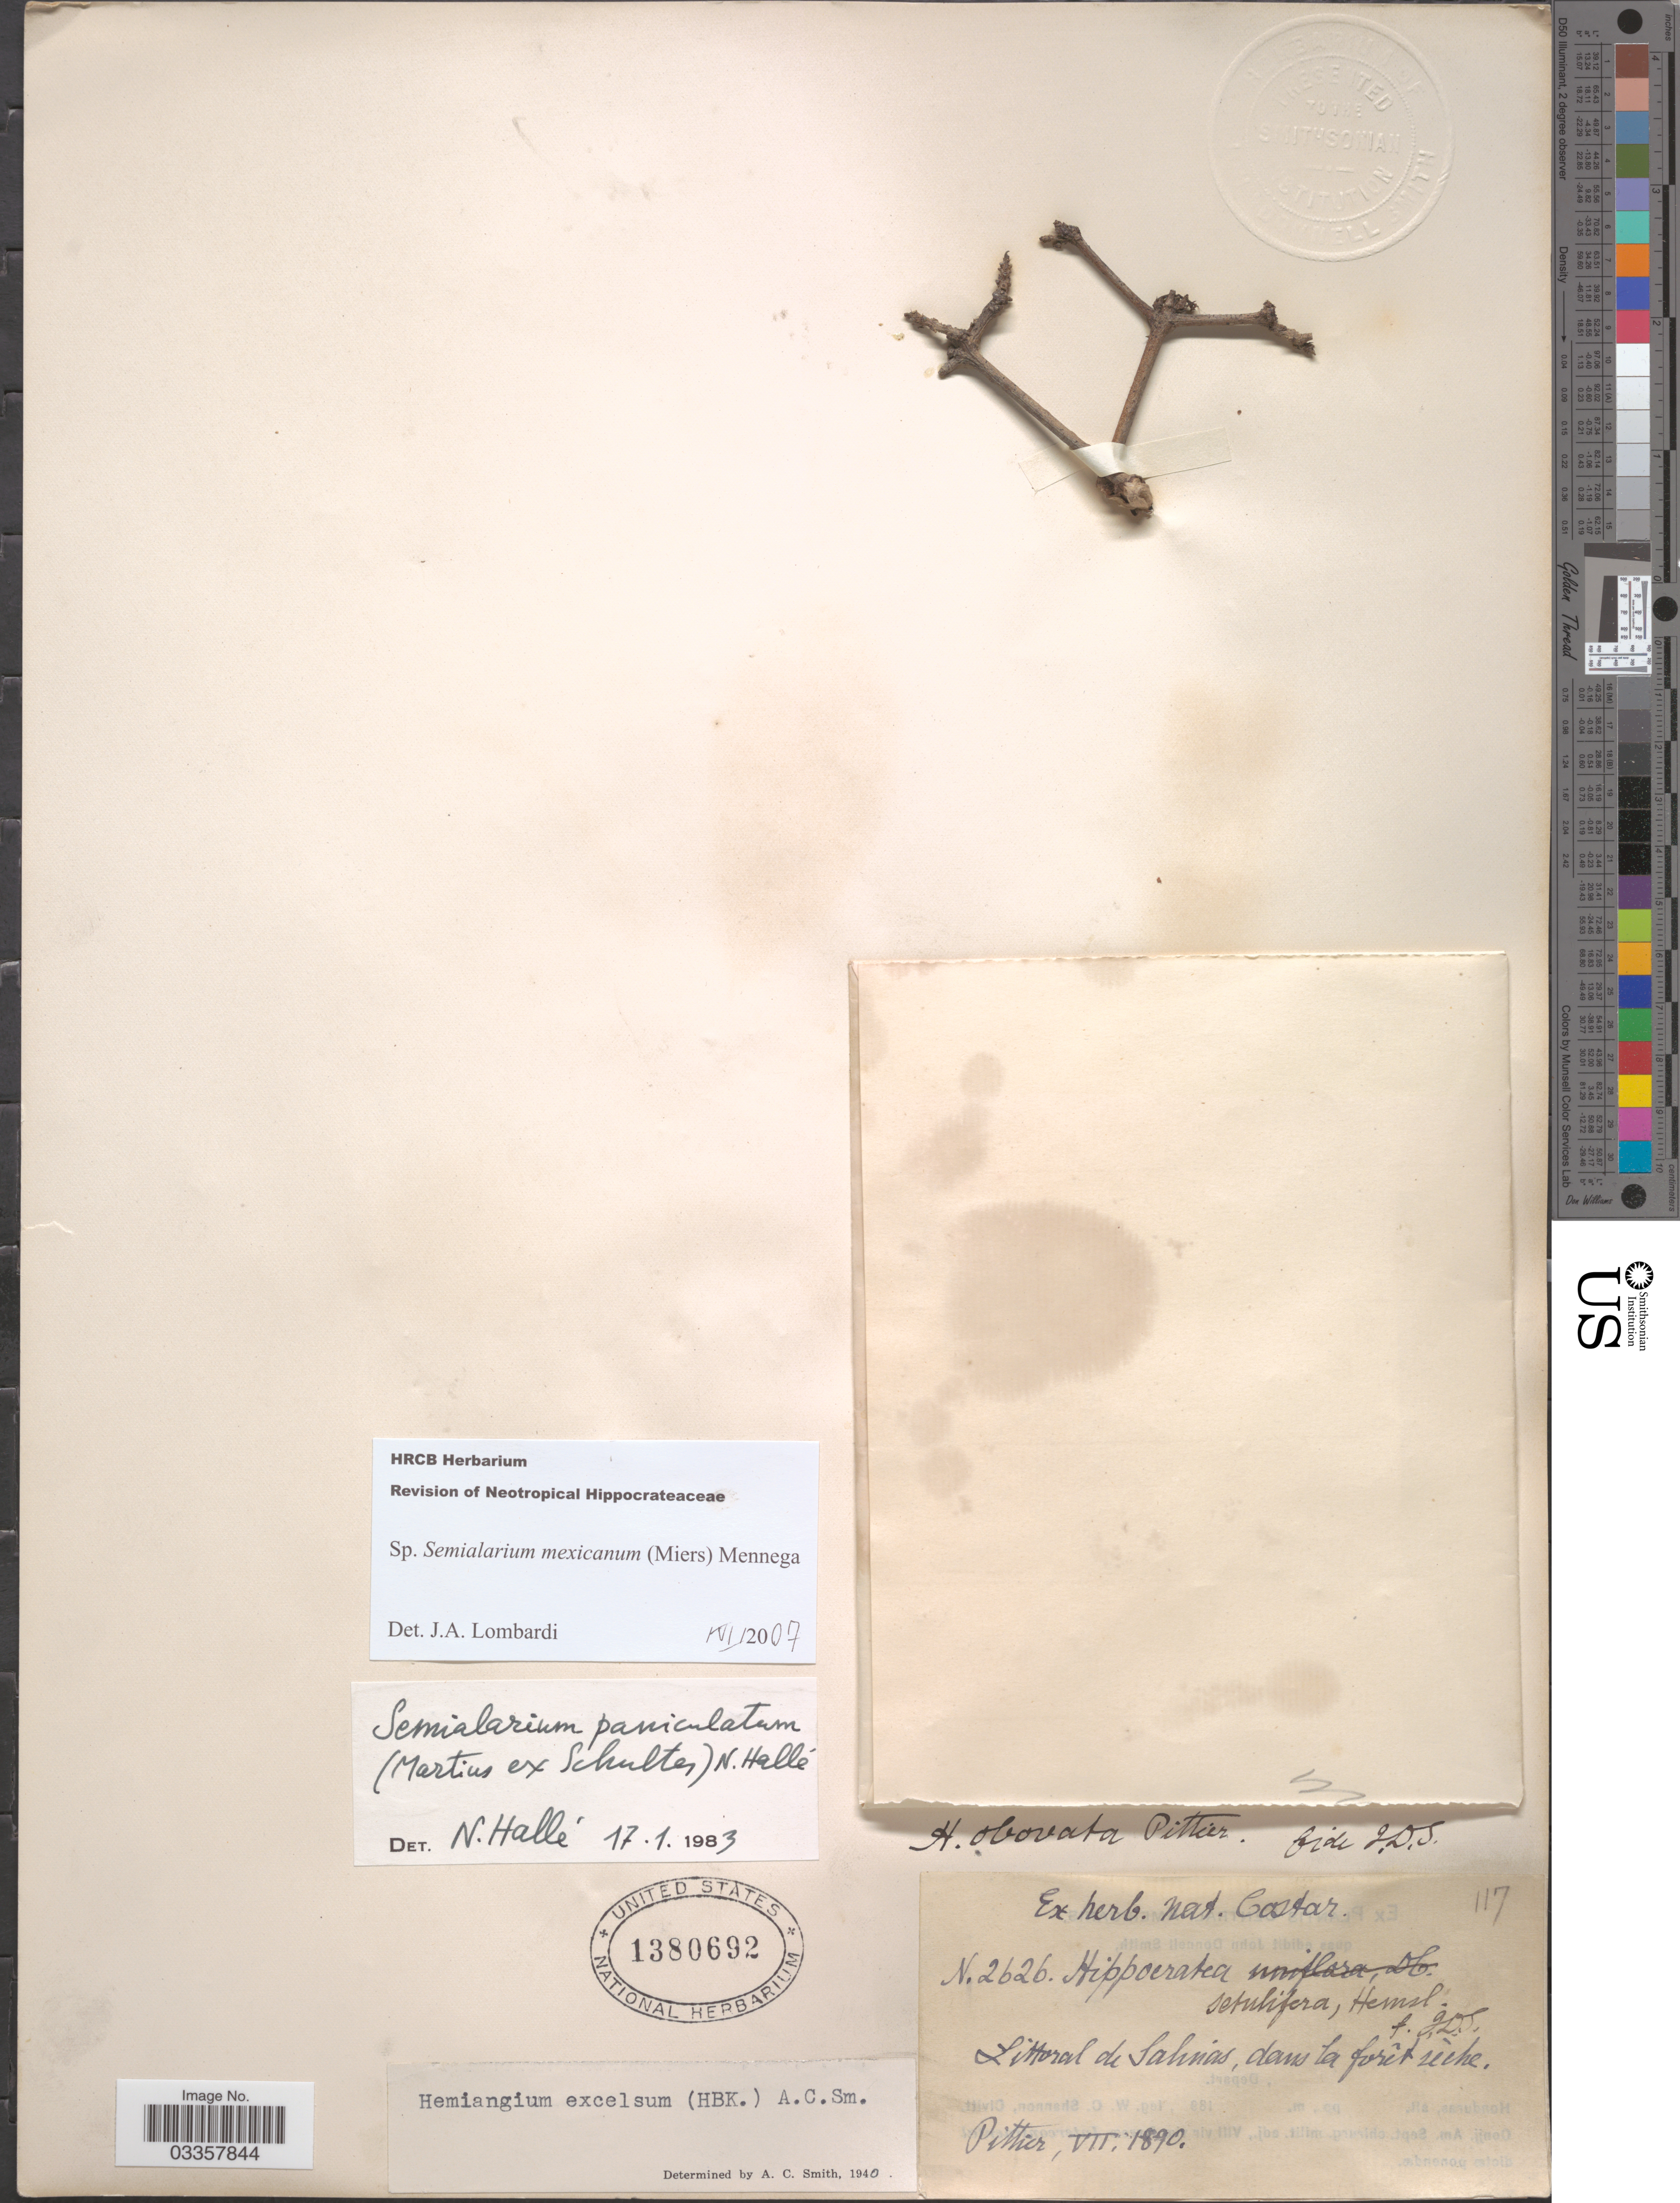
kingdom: Plantae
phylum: Tracheophyta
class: Magnoliopsida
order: Celastrales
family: Celastraceae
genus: Semialarium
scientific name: Semialarium mexicanum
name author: (Miers) Mennega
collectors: Pittier, --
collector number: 2626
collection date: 1890-07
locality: Littoral de Sahnás [interpreted], dans la forêt seche.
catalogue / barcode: US 1380692